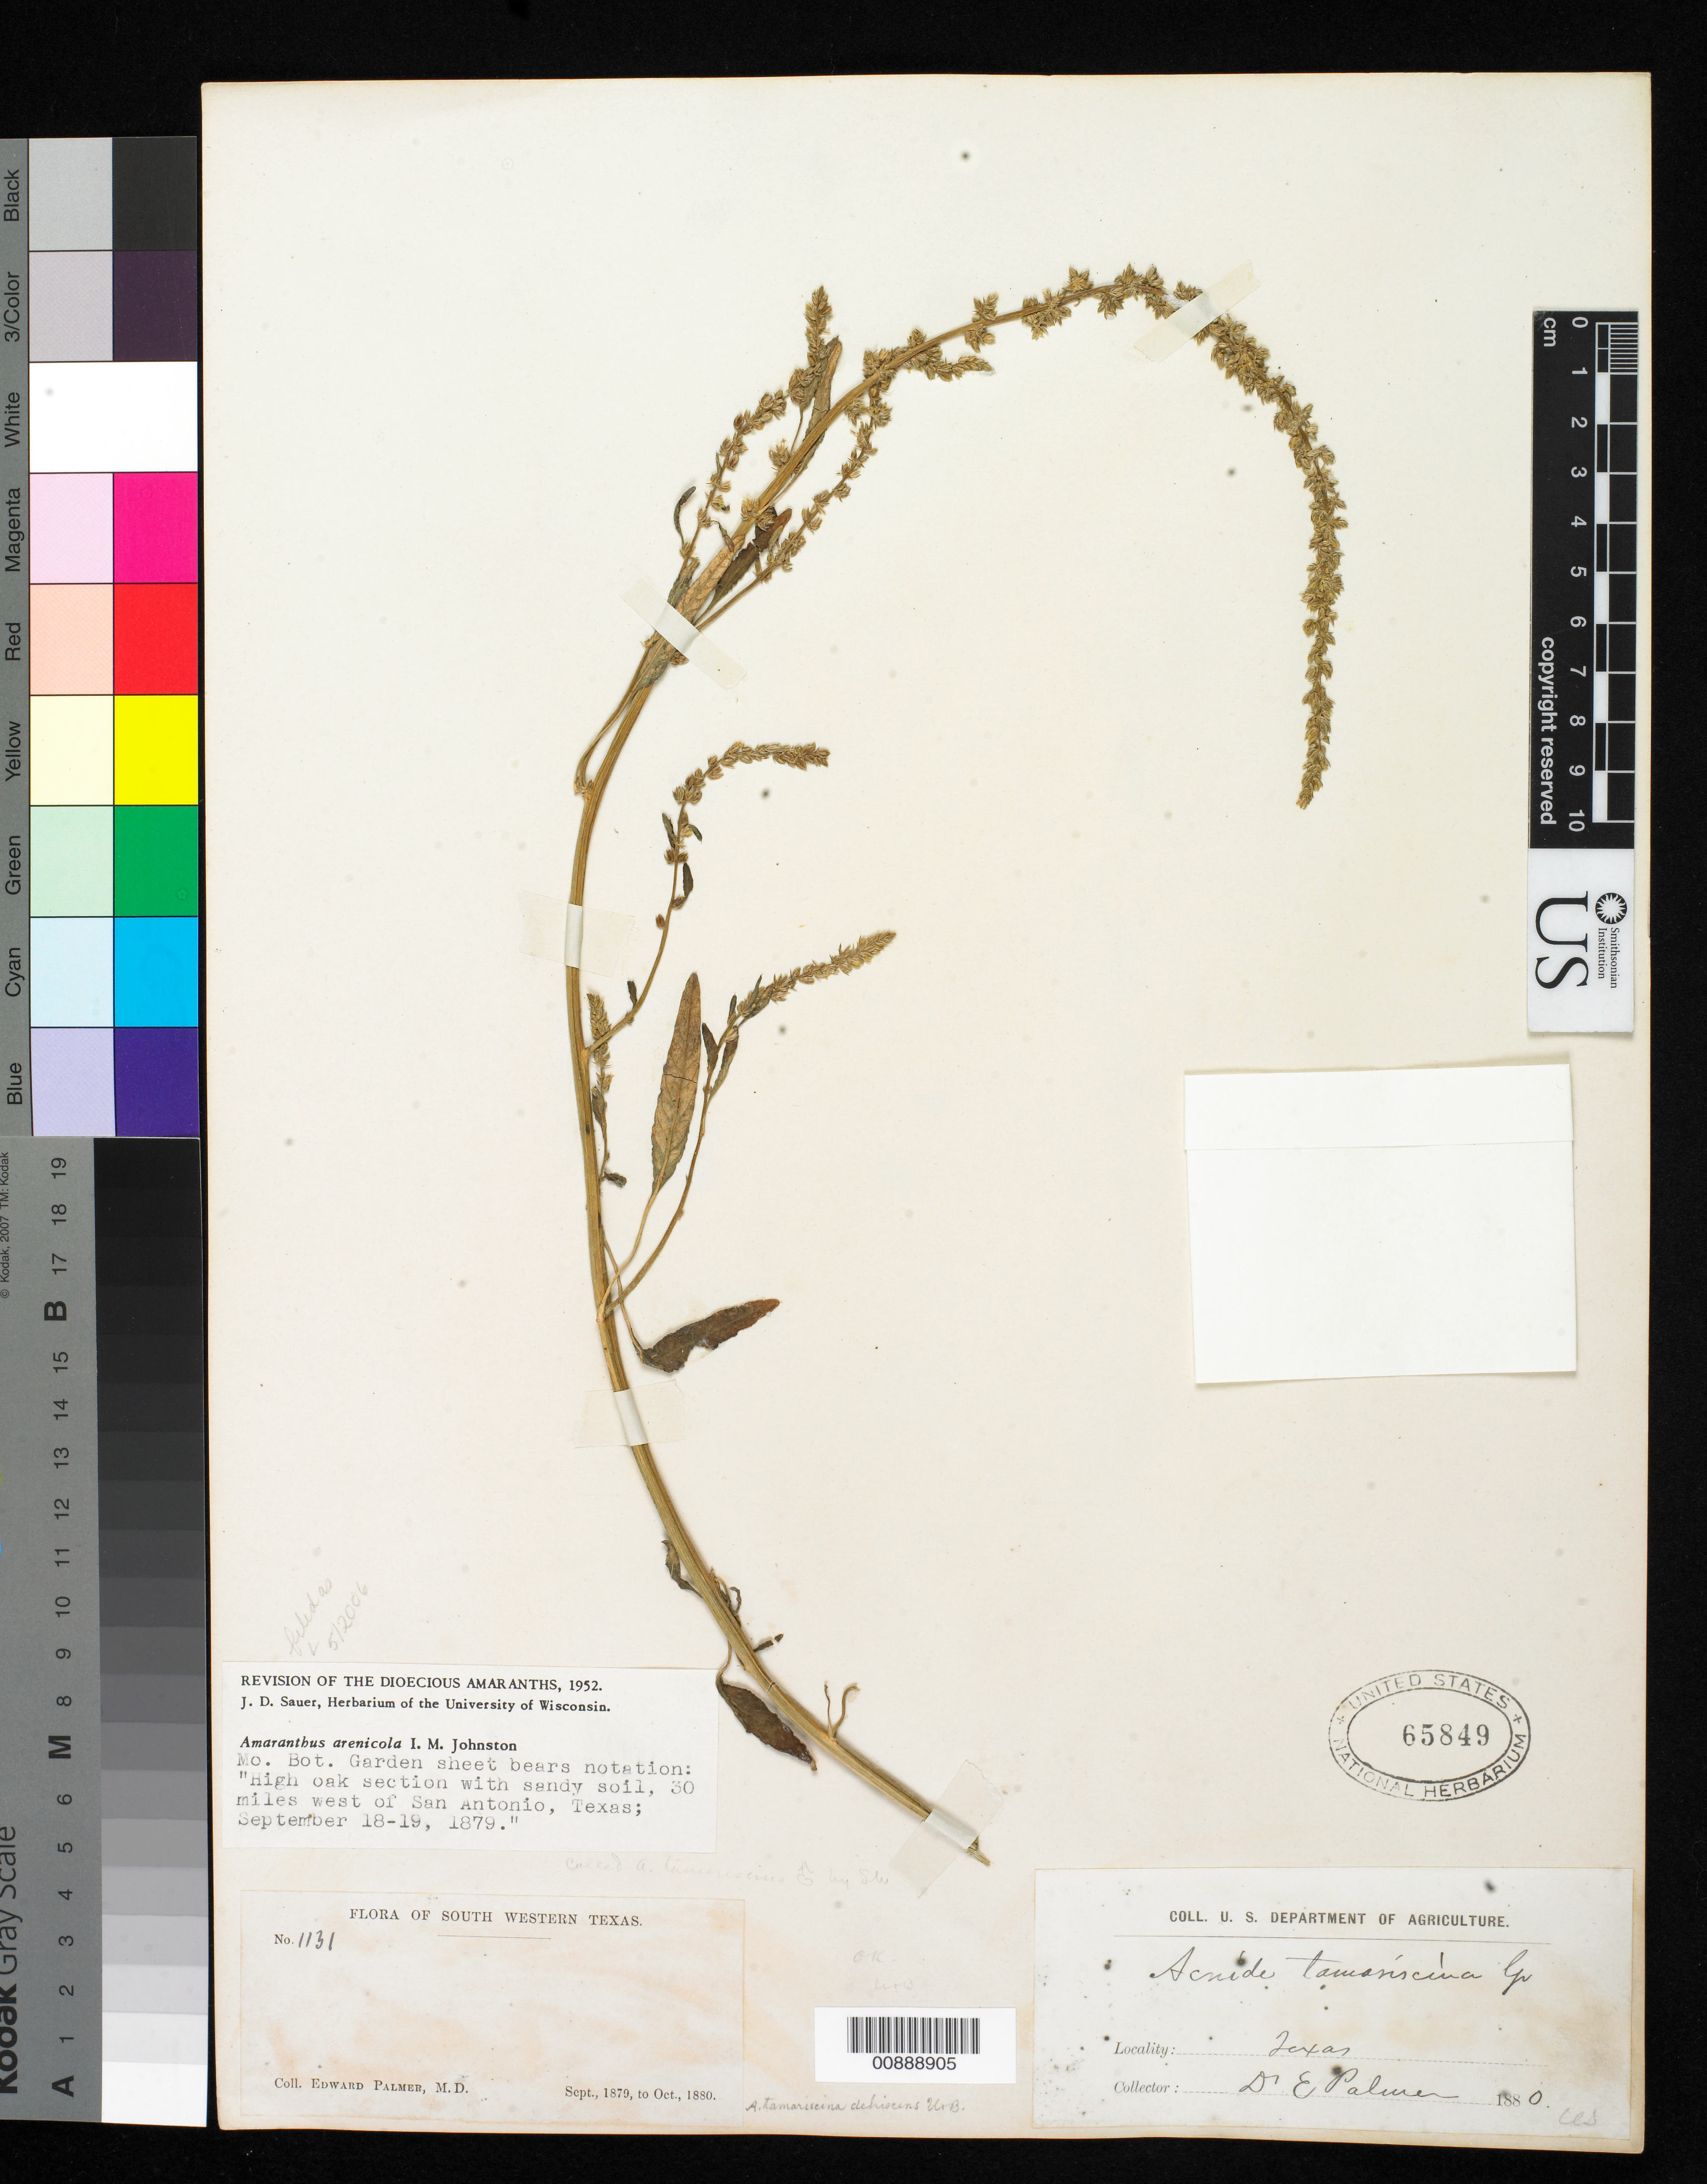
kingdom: Plantae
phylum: Tracheophyta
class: Magnoliopsida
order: Caryophyllales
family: Amaranthaceae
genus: Amaranthus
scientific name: Amaranthus arenicola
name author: I.M. Johnst.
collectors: E. Palmer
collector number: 1131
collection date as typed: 18 Sep 1879 to 19 Sep 1879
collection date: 1879-09-18/1879-09-19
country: United States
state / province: Texas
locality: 30 miles west of San Antonio, Texas.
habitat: High oak section with sandy soil.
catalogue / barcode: US 65849